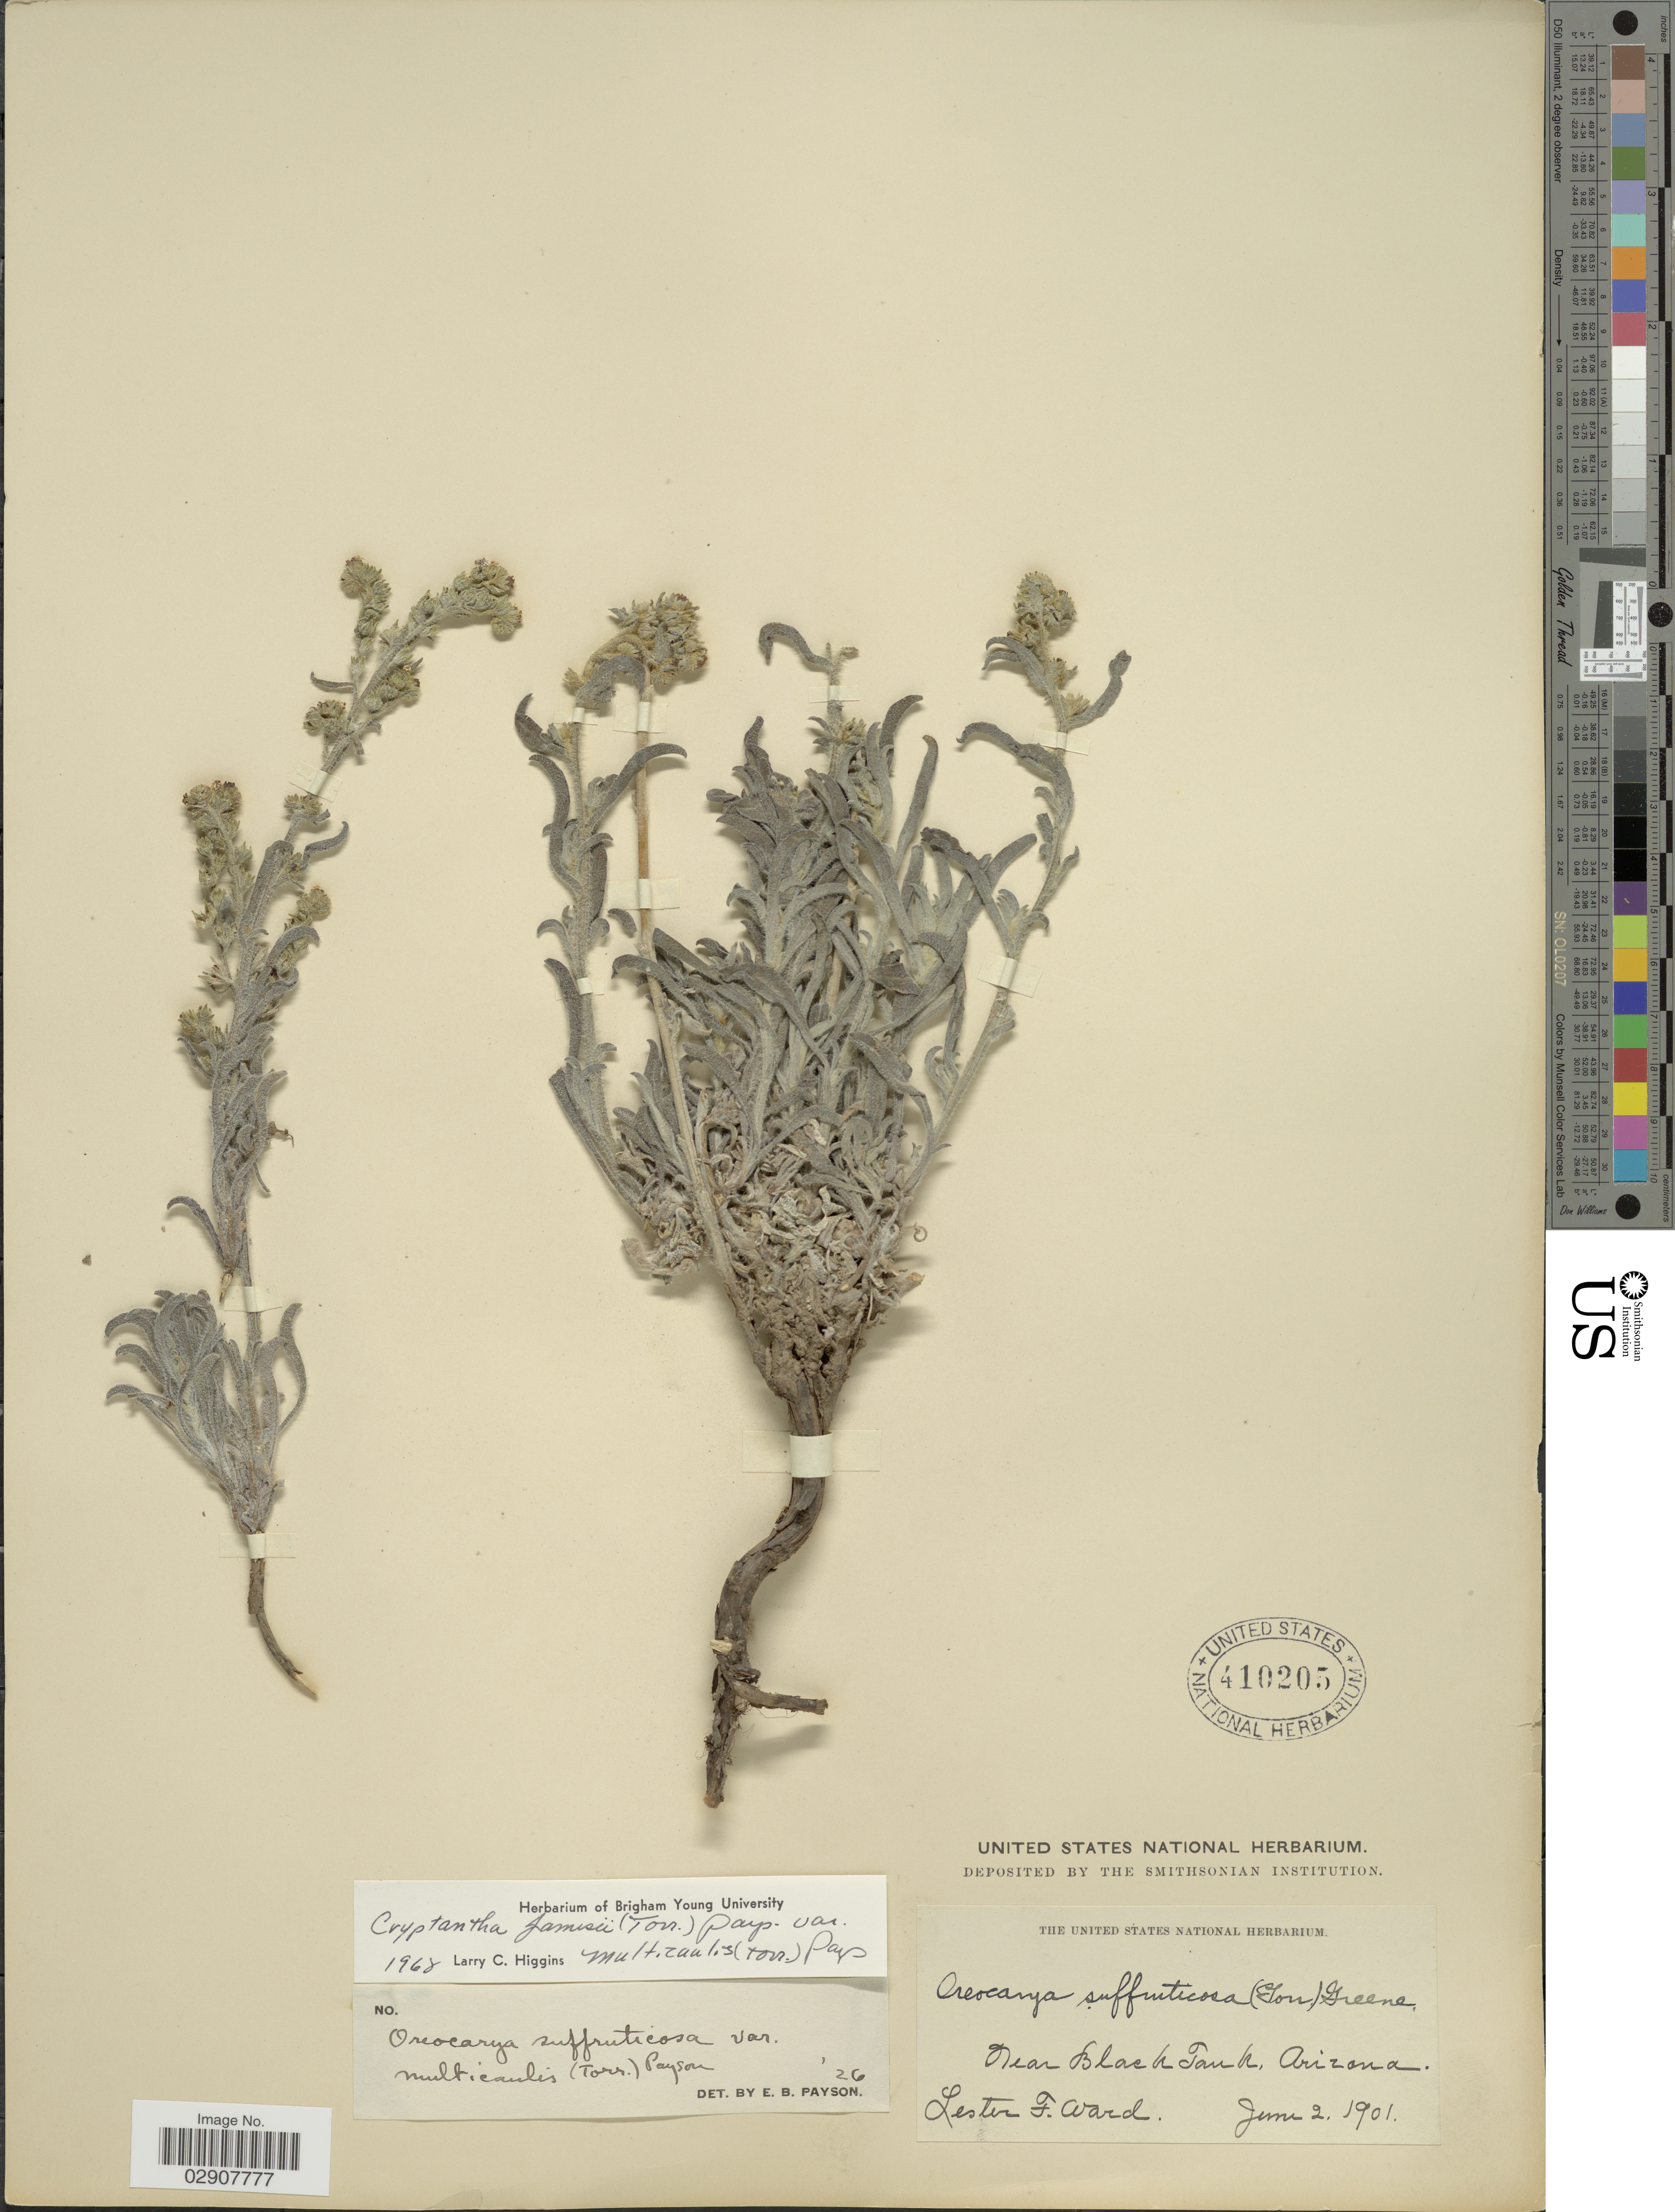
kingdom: Plantae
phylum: Tracheophyta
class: Magnoliopsida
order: Boraginales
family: Boraginaceae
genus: Cryptantha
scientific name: Cryptantha jamesii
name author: (Torr.) Payson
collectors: L. F. Ward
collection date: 1901-06-02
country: United States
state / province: Arizona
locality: Near Black Tank, Arizona.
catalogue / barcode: US 410205